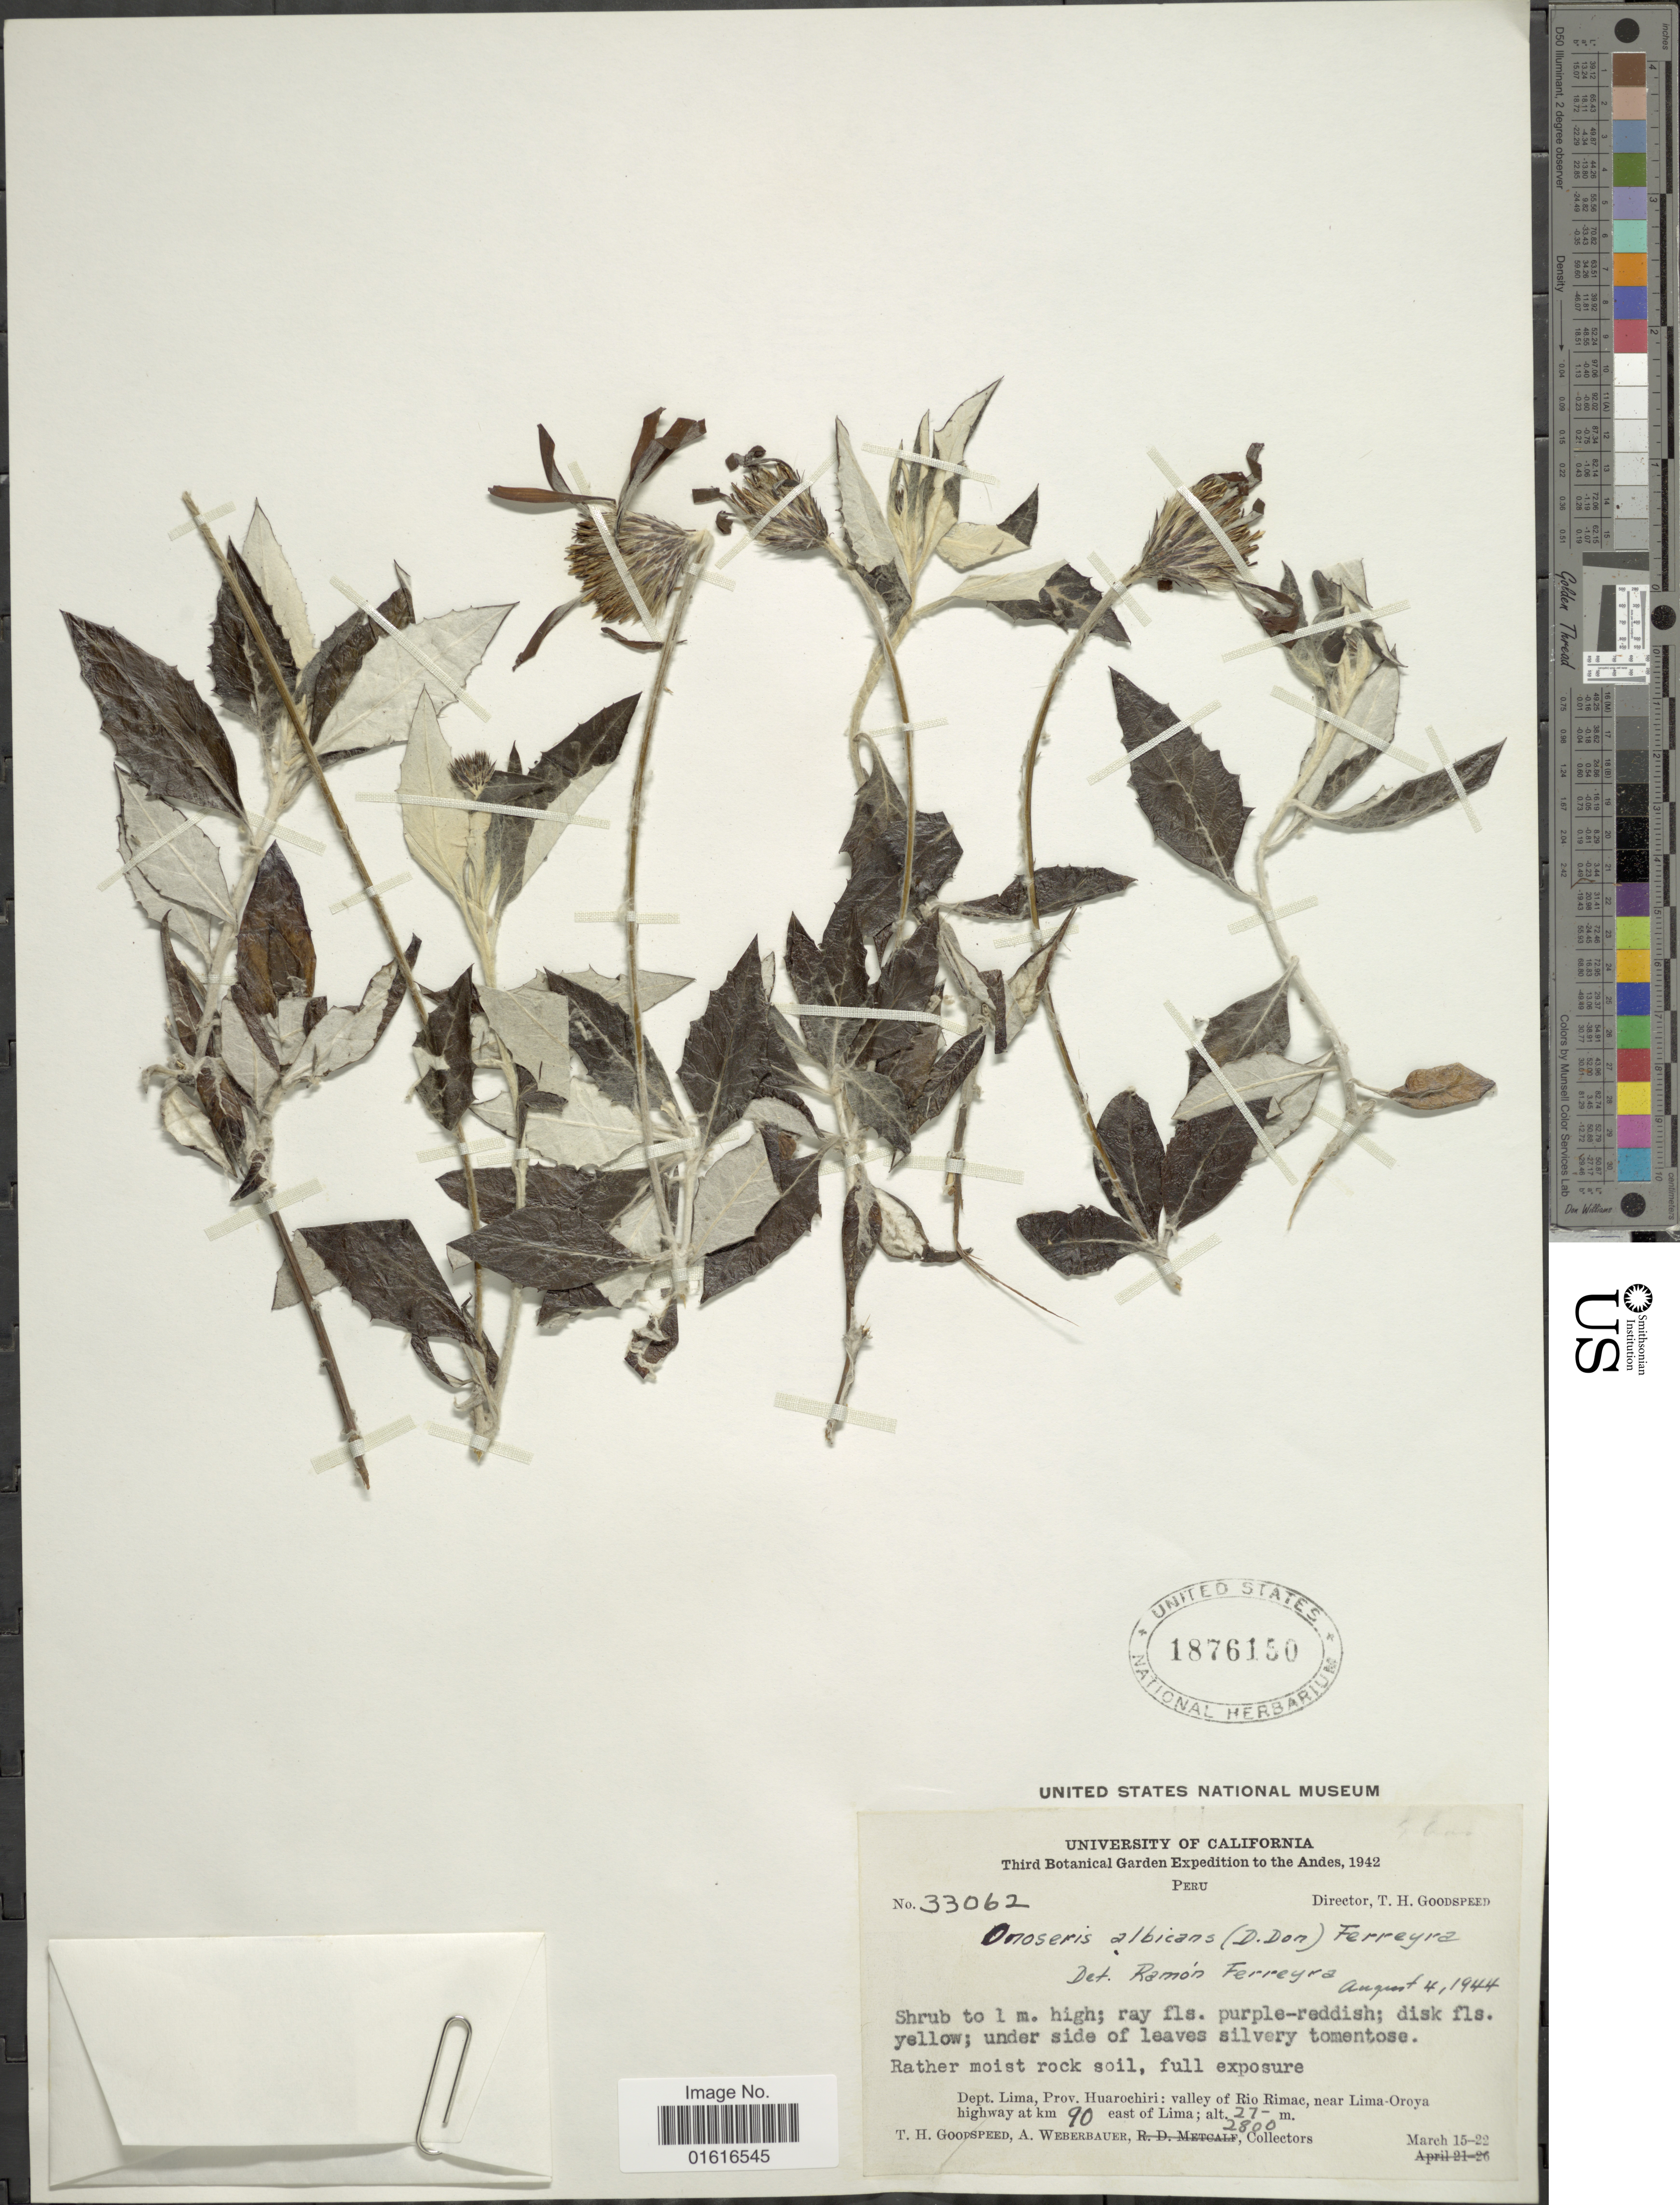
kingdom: Plantae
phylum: Tracheophyta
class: Magnoliopsida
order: Asterales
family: Asteraceae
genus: Onoseris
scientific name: Onoseris albicans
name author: (D. Don) Ferreyra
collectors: T. Goodspeed & A. Weberbauer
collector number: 33062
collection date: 1942-03-15/1942-03-22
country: Peru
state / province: Lima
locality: The Andes, Prov. Huarochiri: valley of Rio Rimae, near Lima-Oroya highway at km 90 east of Lima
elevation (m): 2700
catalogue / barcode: US 1876150